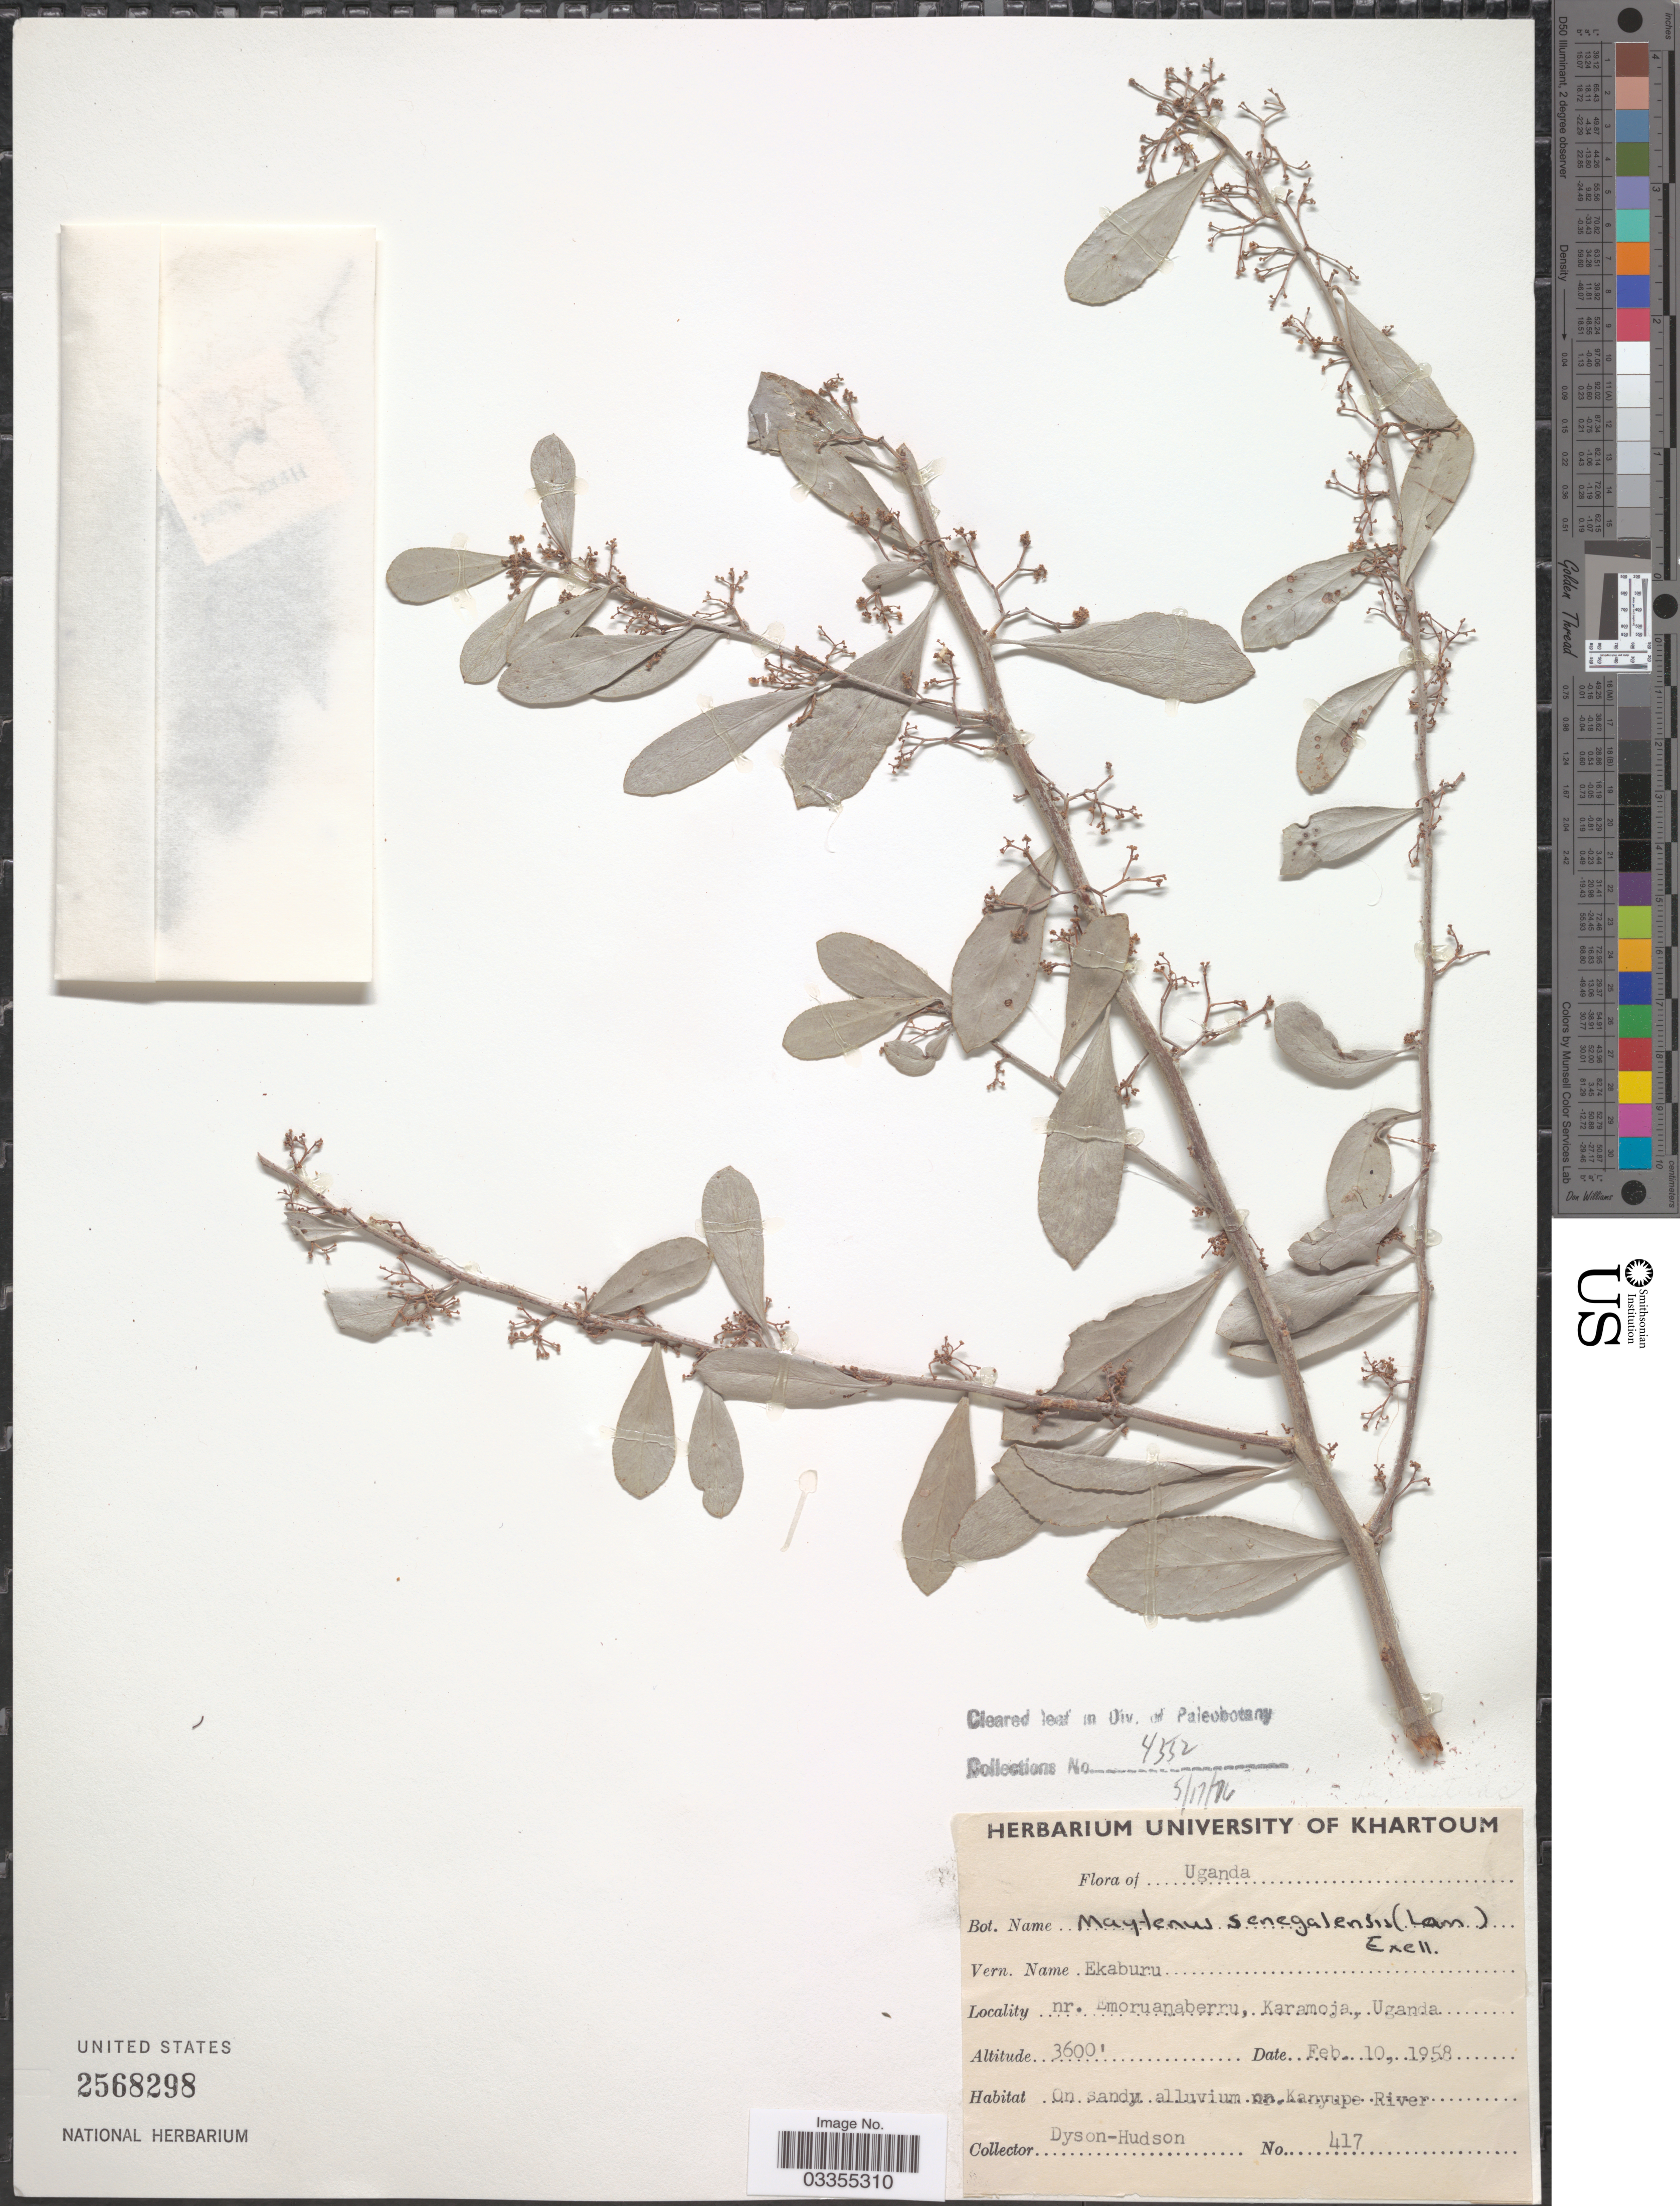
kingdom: Plantae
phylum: Tracheophyta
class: Magnoliopsida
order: Celastrales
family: Celastraceae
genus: Gymnosporia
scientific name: Gymnosporia senegalensis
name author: (Lam.) Loes.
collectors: Dyson-Hudson, --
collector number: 417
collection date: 1958-02-10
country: Uganda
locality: Nr. Emoruanaberru, Karamoja.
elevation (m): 1097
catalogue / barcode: US 2568298